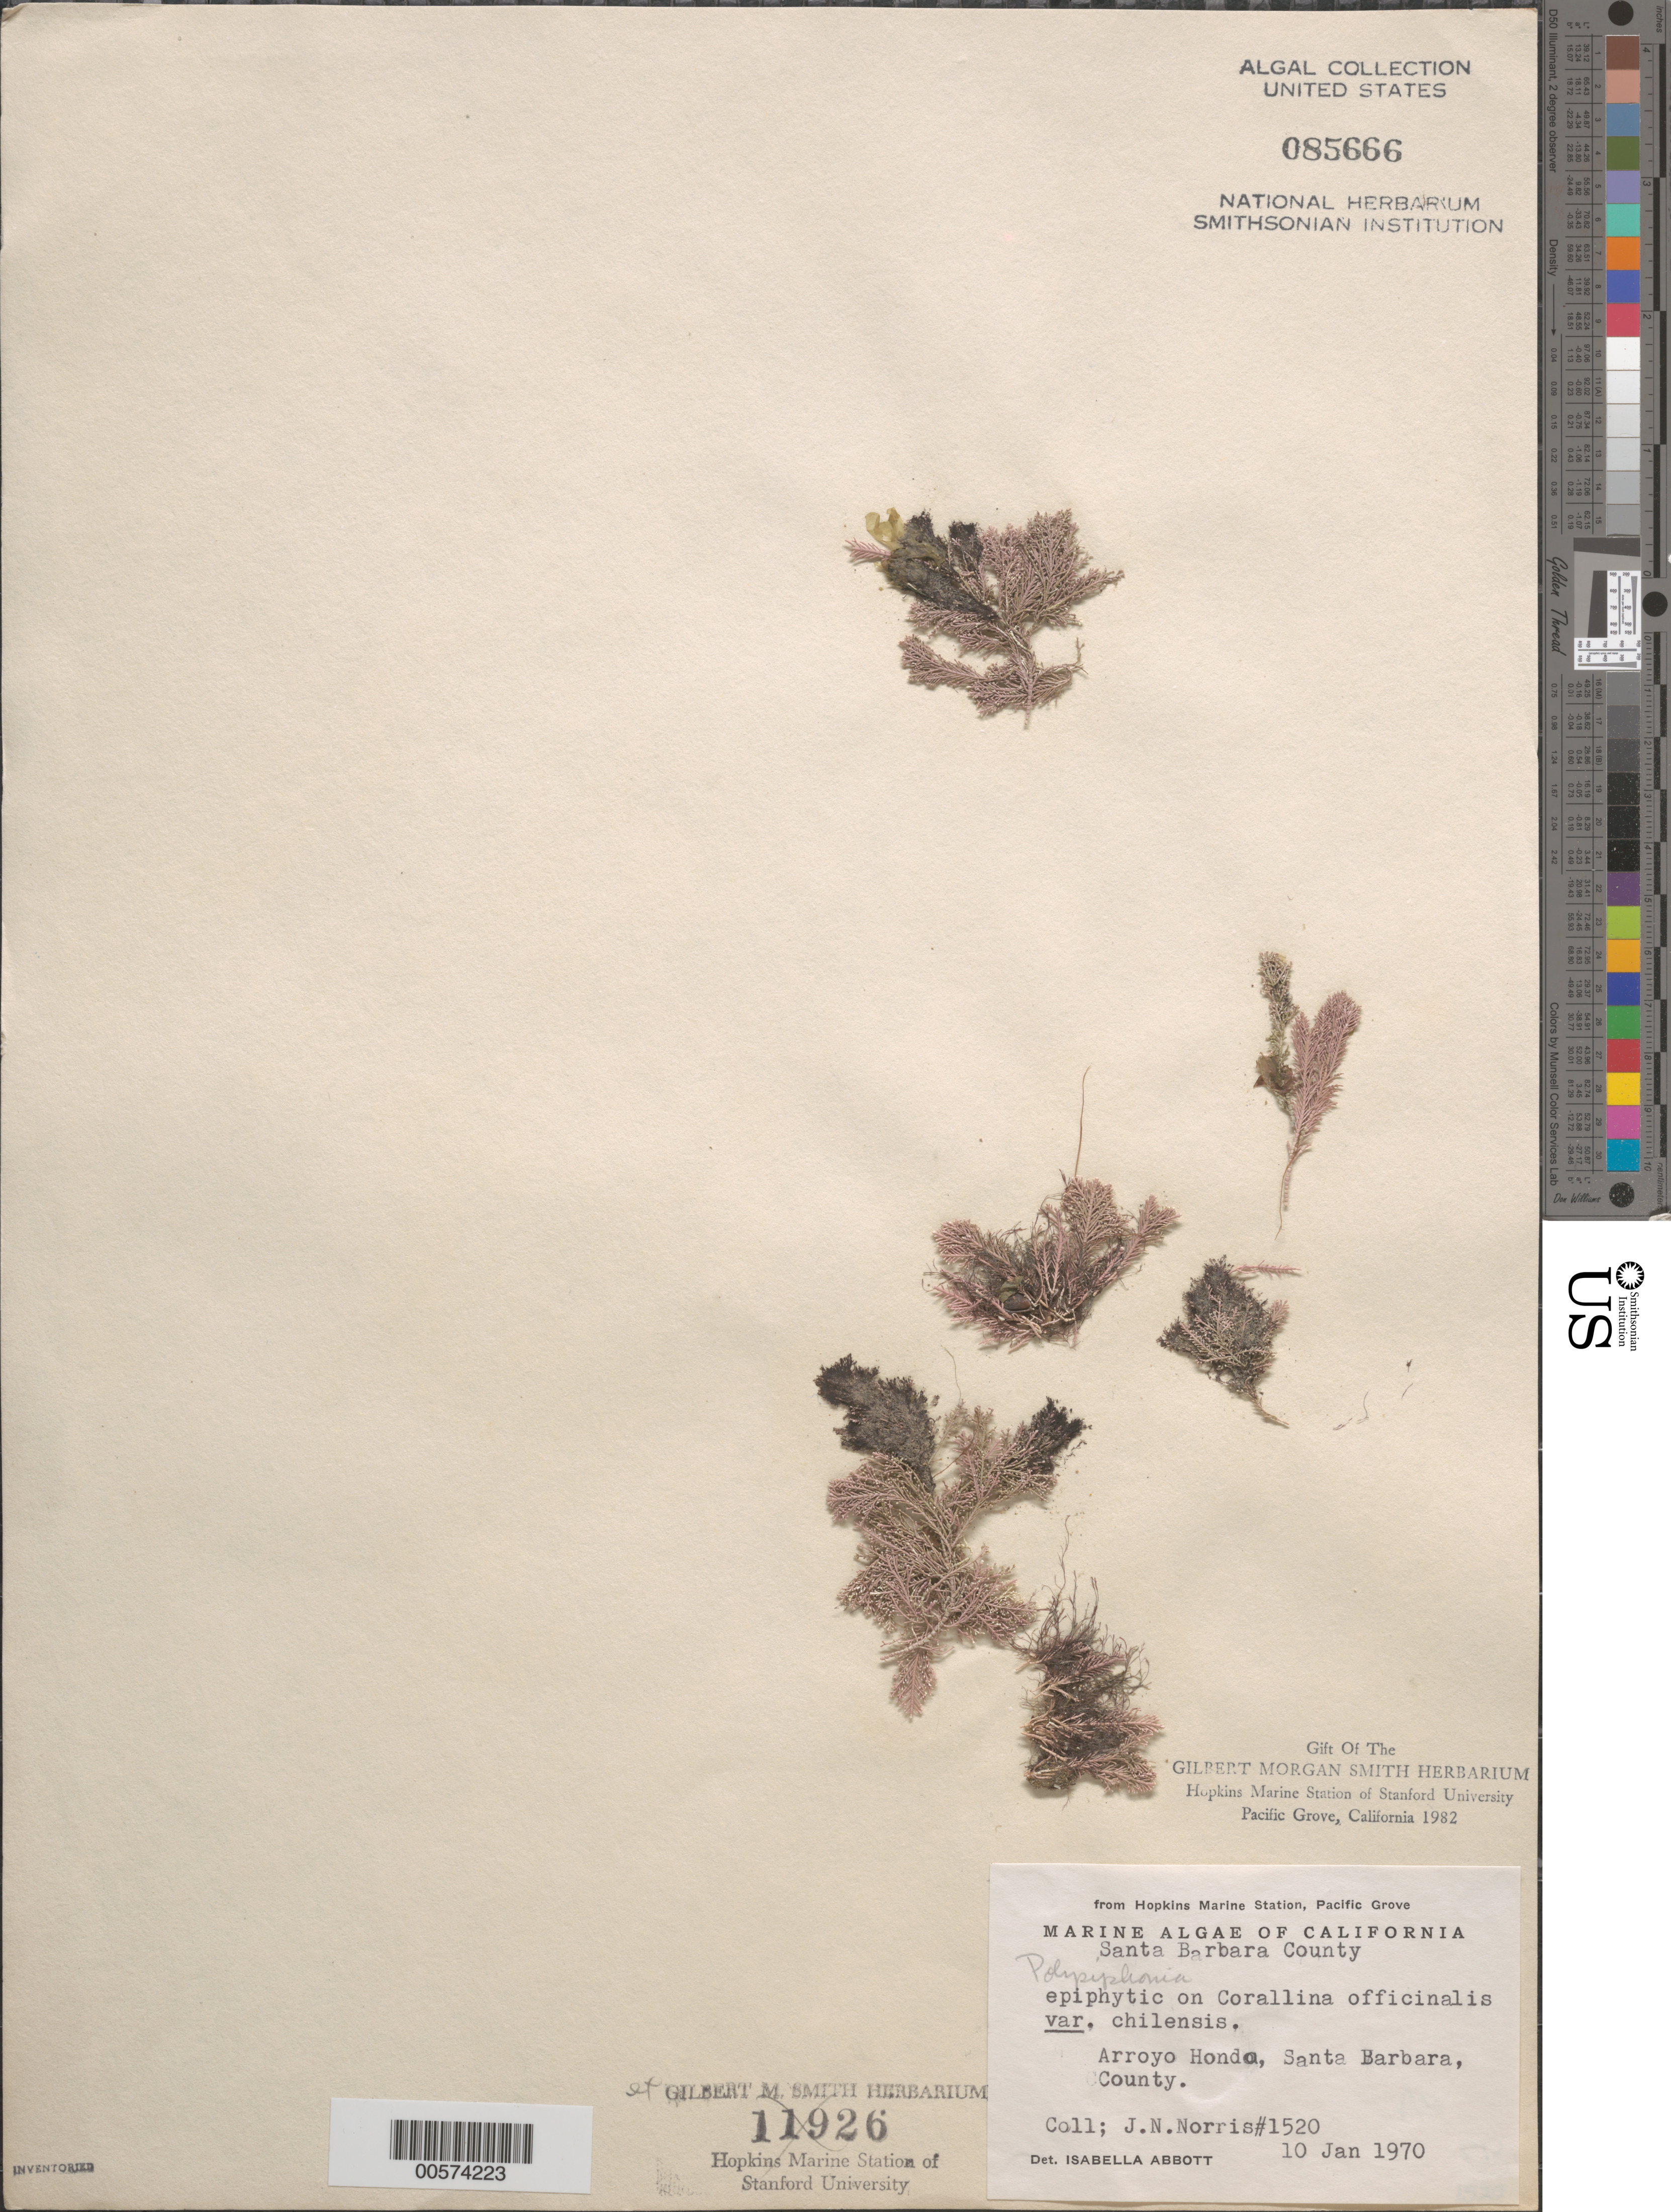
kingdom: Plantae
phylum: Rhodophyta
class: Florideophyceae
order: Ceramiales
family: Rhodomelaceae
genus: Polysiphonia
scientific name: Polysiphonia sp.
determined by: Abbott, Isabella A.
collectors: J. N. Norris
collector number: JN-1520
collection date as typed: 10 Jan 1970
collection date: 1970-01-10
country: United States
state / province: California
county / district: Santa Barbara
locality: Arroyo Honda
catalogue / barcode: US 85666